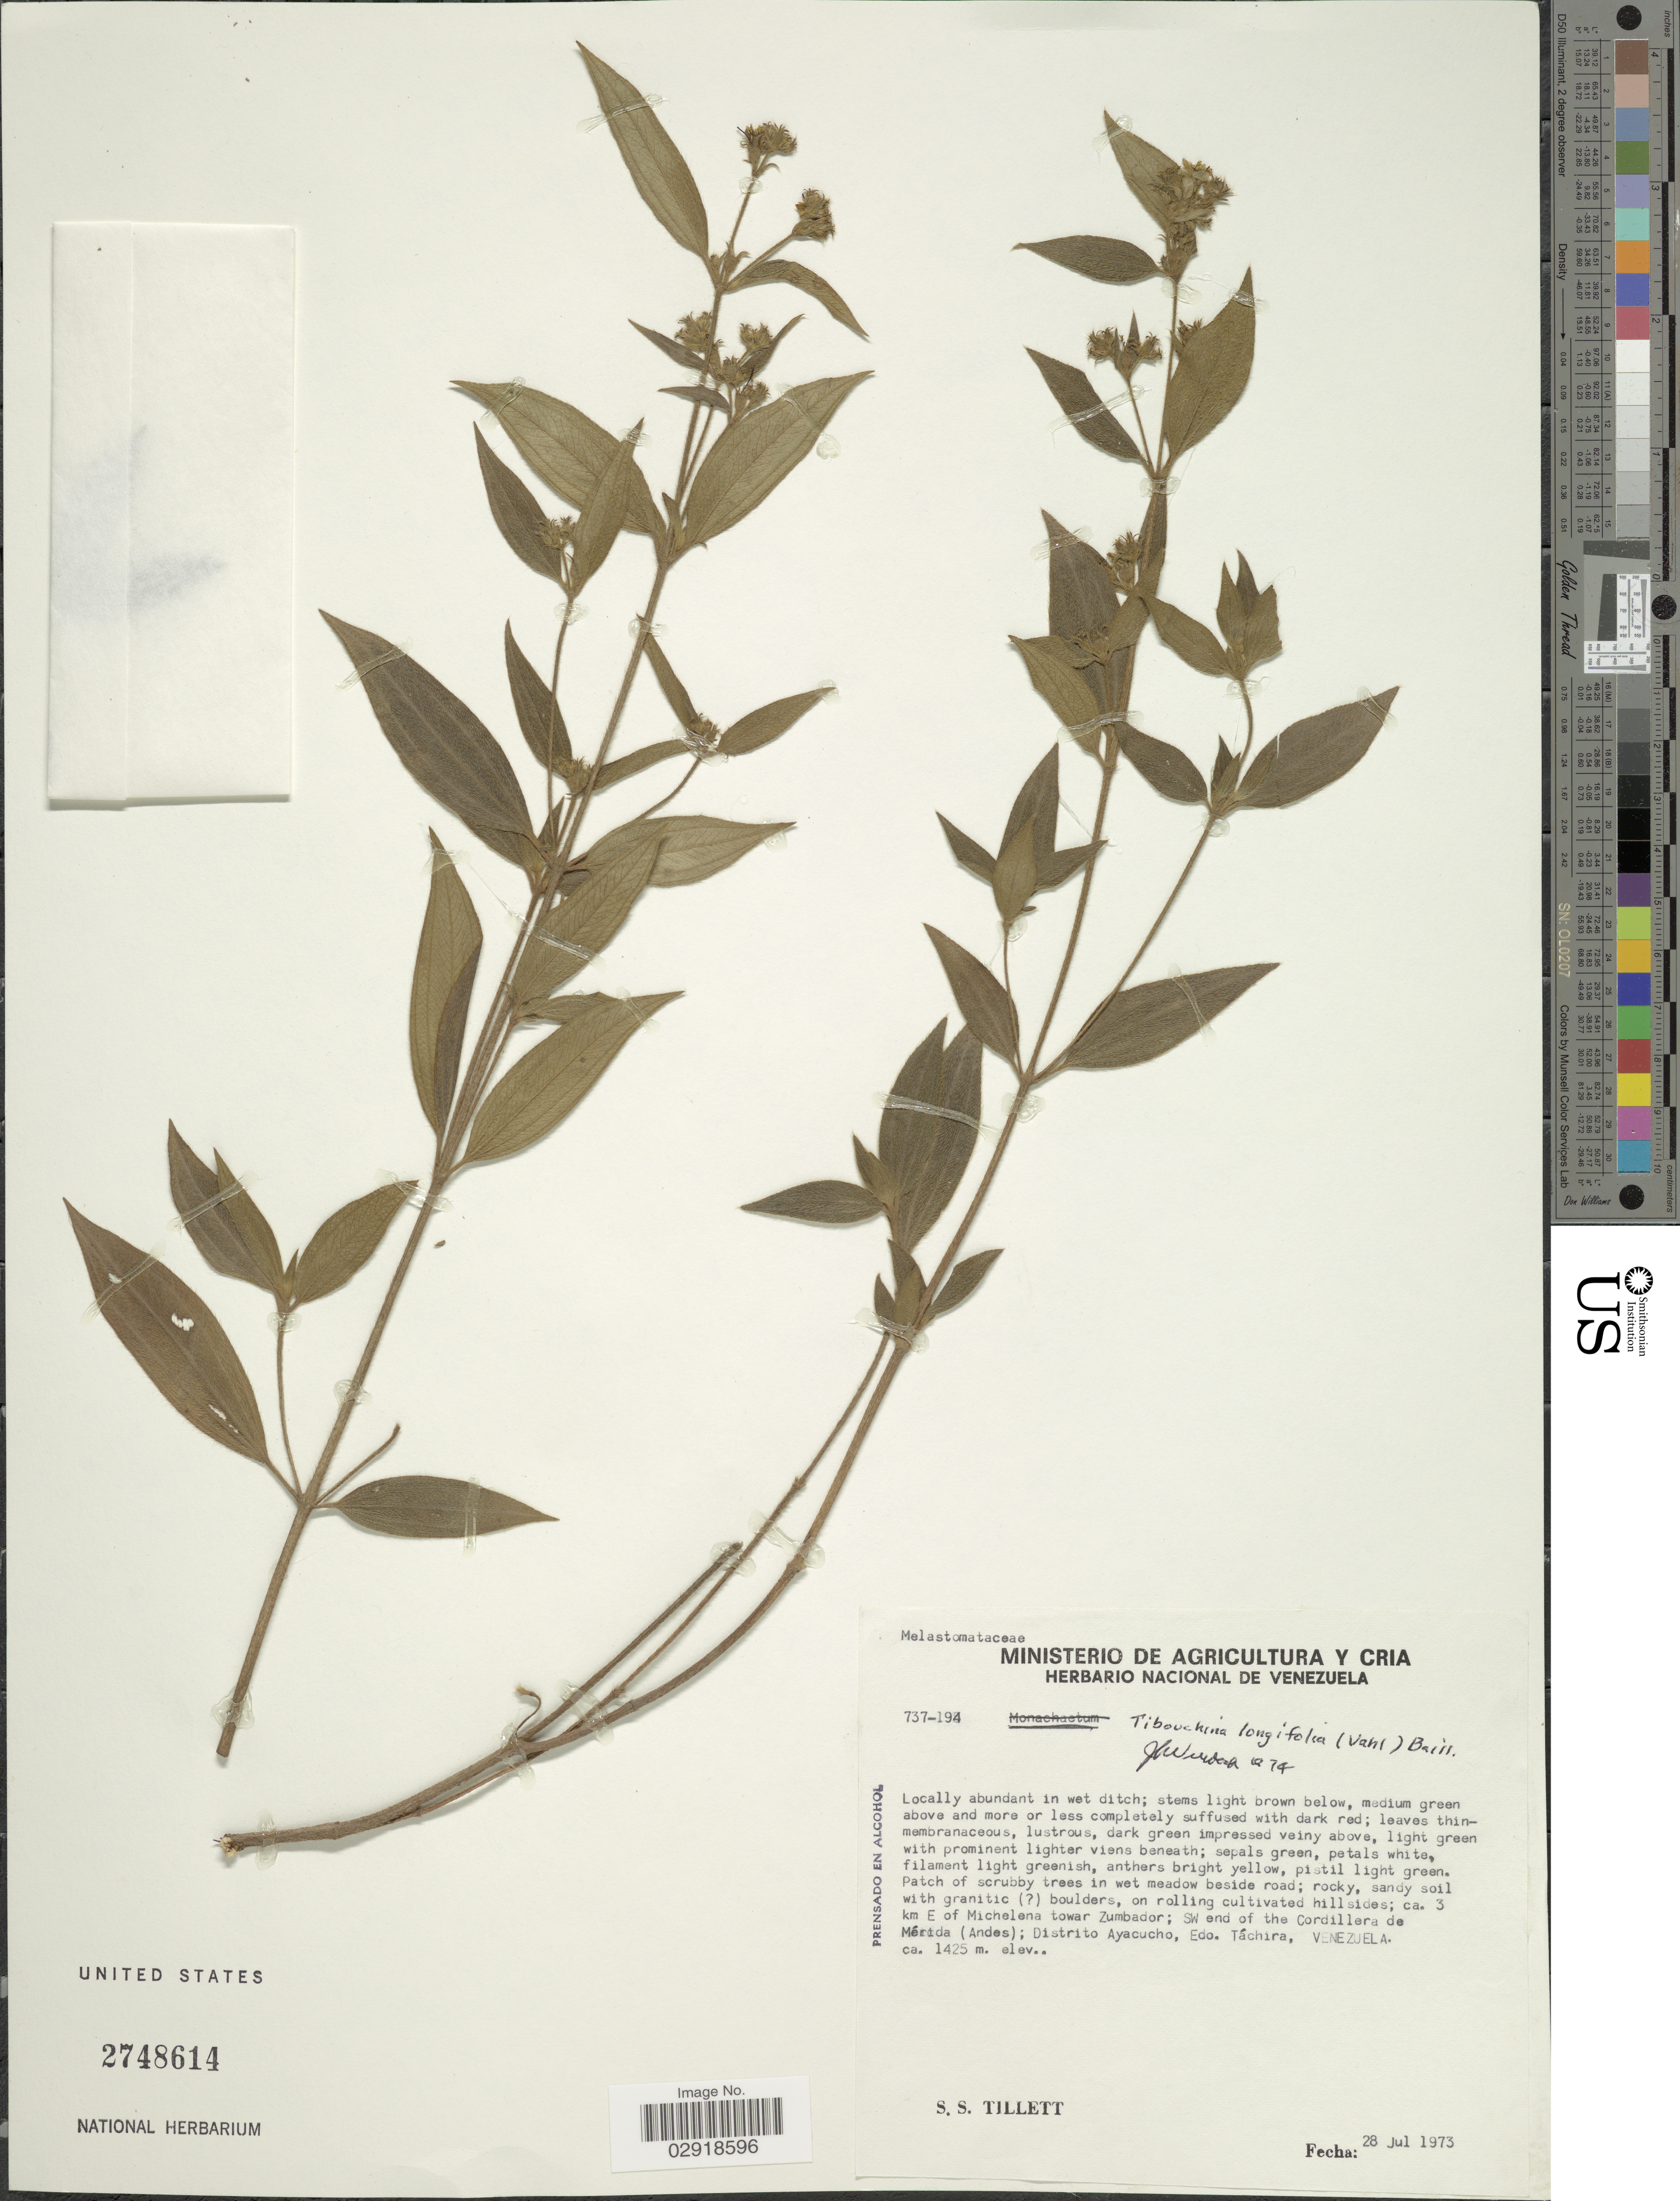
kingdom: Plantae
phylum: Tracheophyta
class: Magnoliopsida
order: Myrtales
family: Melastomataceae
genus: Chaetogastra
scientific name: Chaetogastra longifolia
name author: (Vahl) DC.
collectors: S. S. Tillett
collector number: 737-194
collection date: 1973-07-28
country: Venezuela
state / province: Tachira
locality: On rolling cultivated hillsides; ca. 3 km E of Michelena towar Zumbador; SW end of the Cordillera de Mérida (Andes); Distrito Ayacucho.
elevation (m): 1425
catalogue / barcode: US 2748614